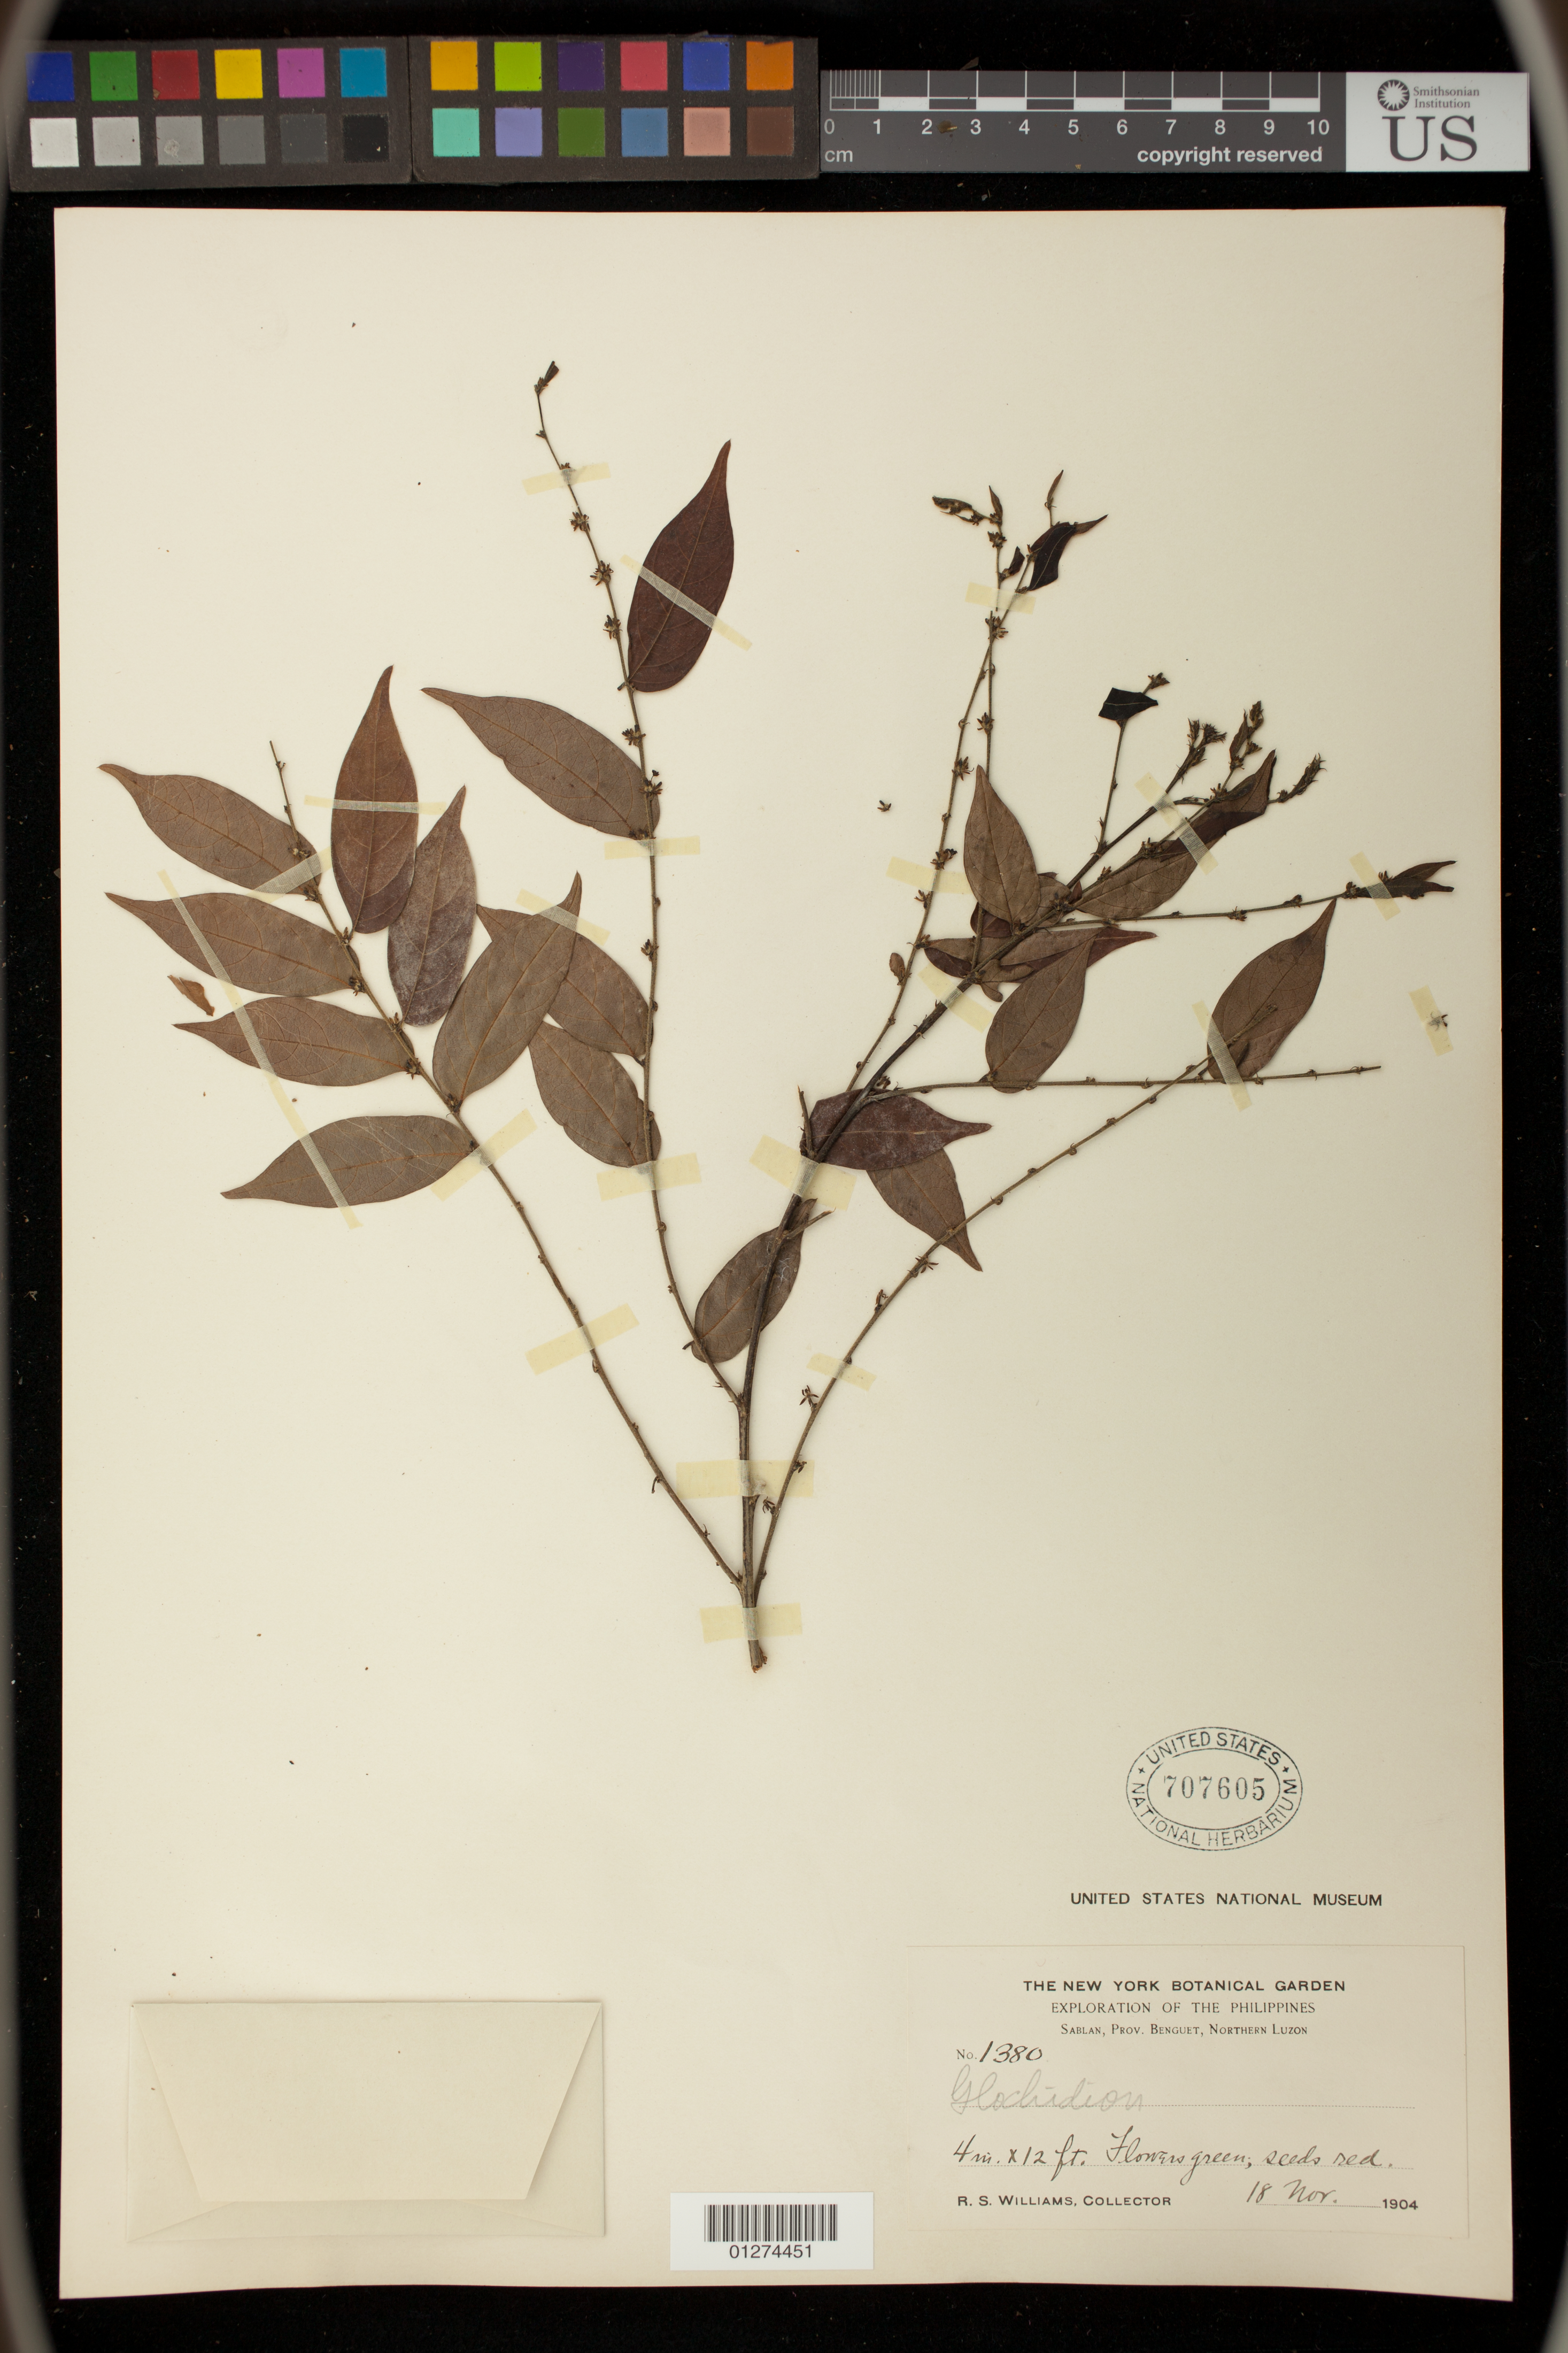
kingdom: Plantae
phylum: Tracheophyta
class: Magnoliopsida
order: Malpighiales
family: Phyllanthaceae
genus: Glochidion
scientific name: Glochidion sp.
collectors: R. S. Williams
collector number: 1380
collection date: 1904-11-18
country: Philippines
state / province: Cordillera (Administrative Region)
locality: Sablan, Prov. Benguet, Northern Luzon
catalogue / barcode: US 707605